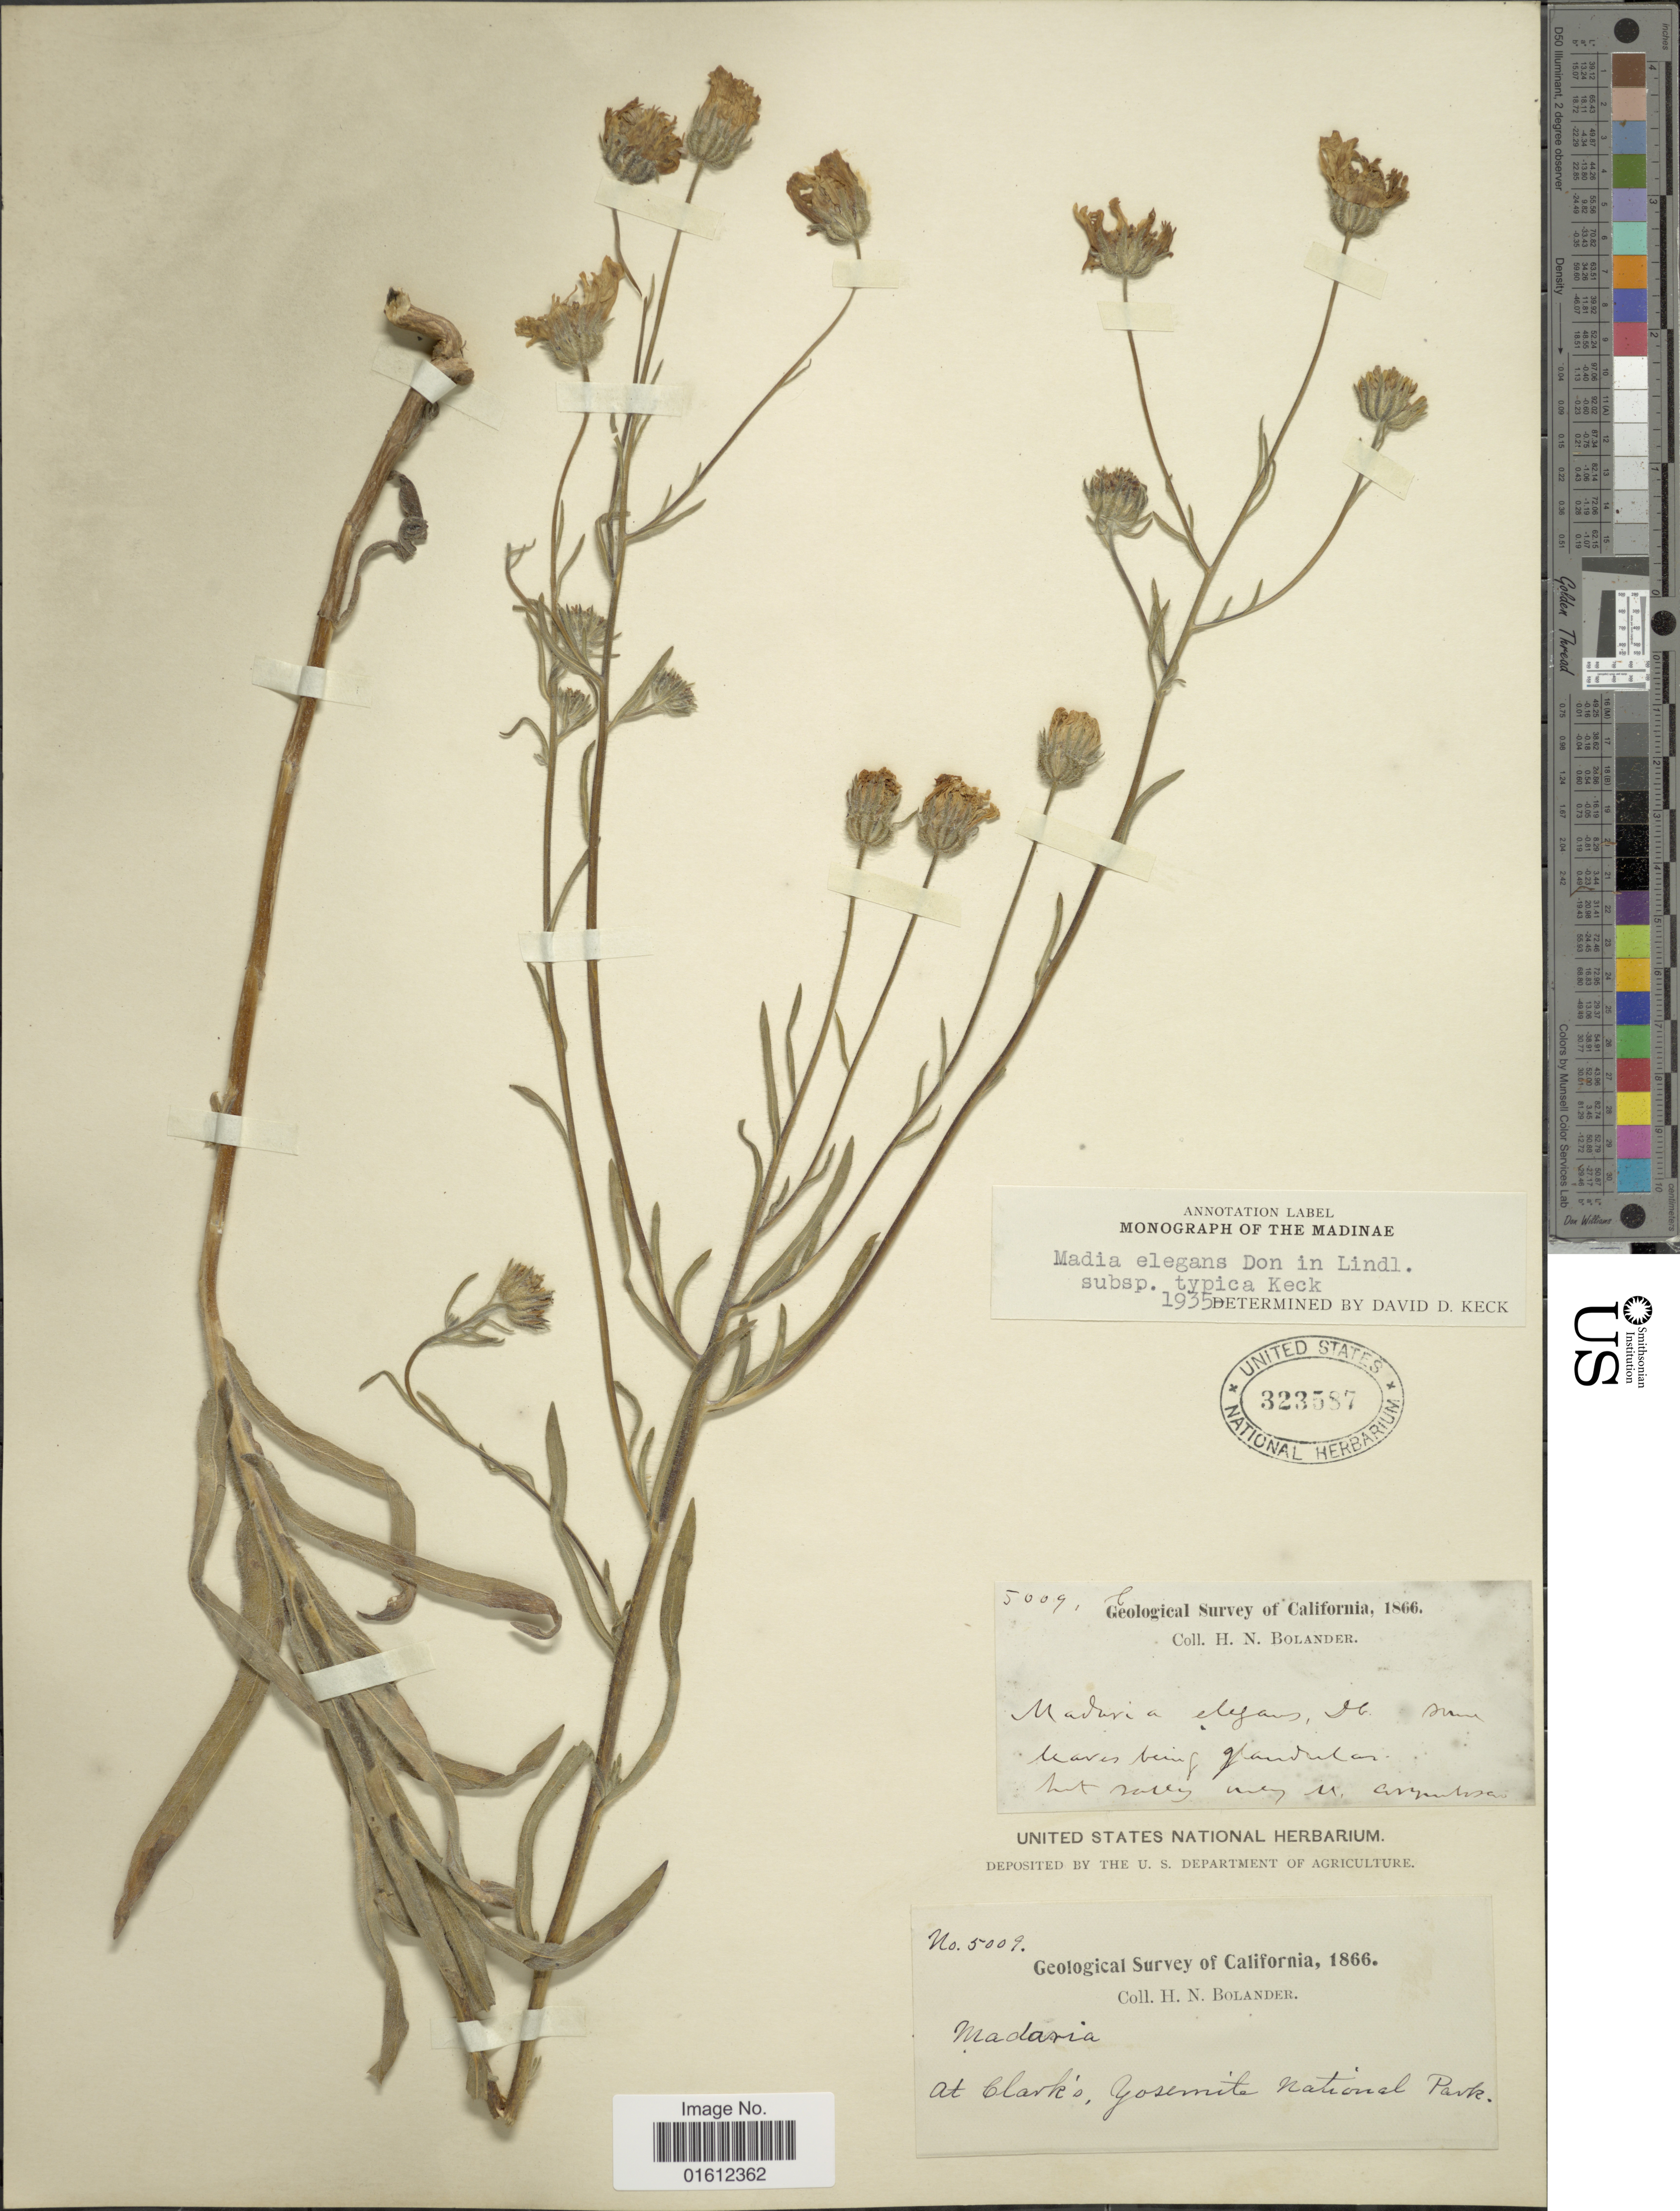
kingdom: Plantae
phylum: Tracheophyta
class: Magnoliopsida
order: Asterales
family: Asteraceae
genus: Madia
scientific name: Madia elegans subsp. elegans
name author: D. Don ex Lindl.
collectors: H. Bolander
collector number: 5009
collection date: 1866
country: United States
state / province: California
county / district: Mariposa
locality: At Clark's, Yosemite National Park.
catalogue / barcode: US 323587